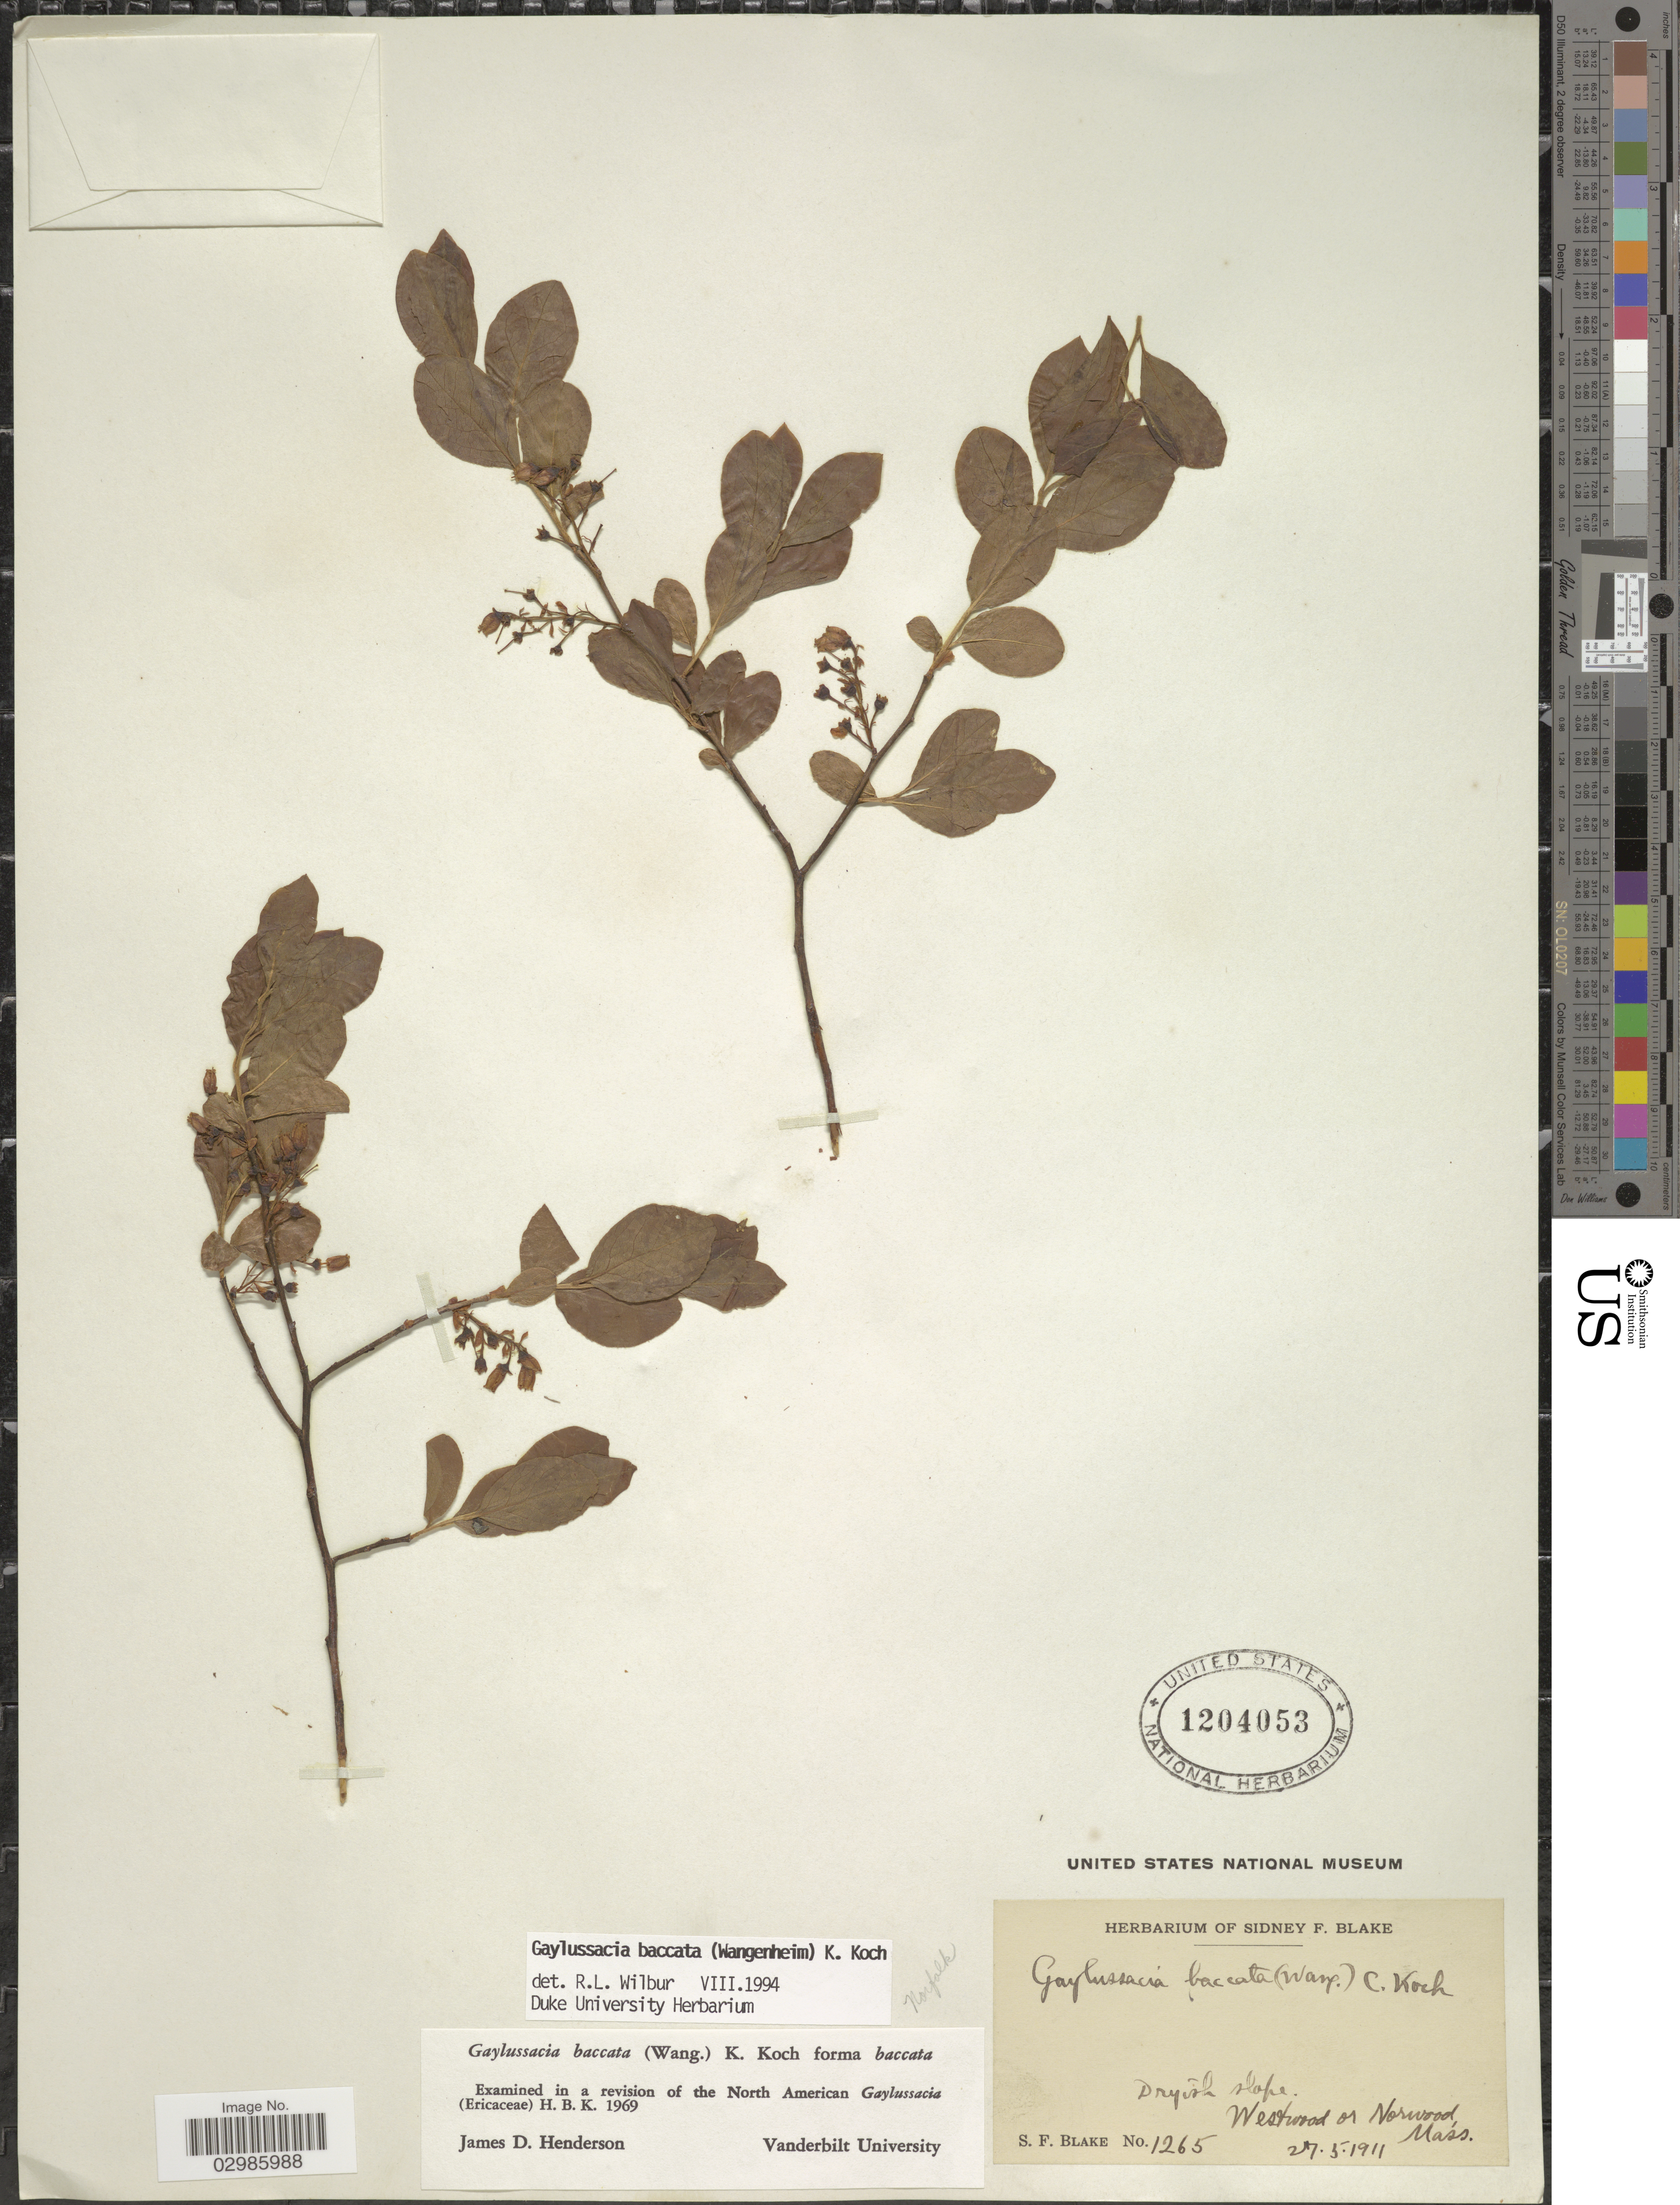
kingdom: Plantae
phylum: Tracheophyta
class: Magnoliopsida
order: Ericales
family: Ericaceae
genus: Gaylussacia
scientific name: Gaylussacia baccata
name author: (Wangenh.) K. Koch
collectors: S. Blake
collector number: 1265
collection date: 1911-05-27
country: United States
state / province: Massachusetts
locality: Westwood or Norwood. Norfolk.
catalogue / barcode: US 1204053